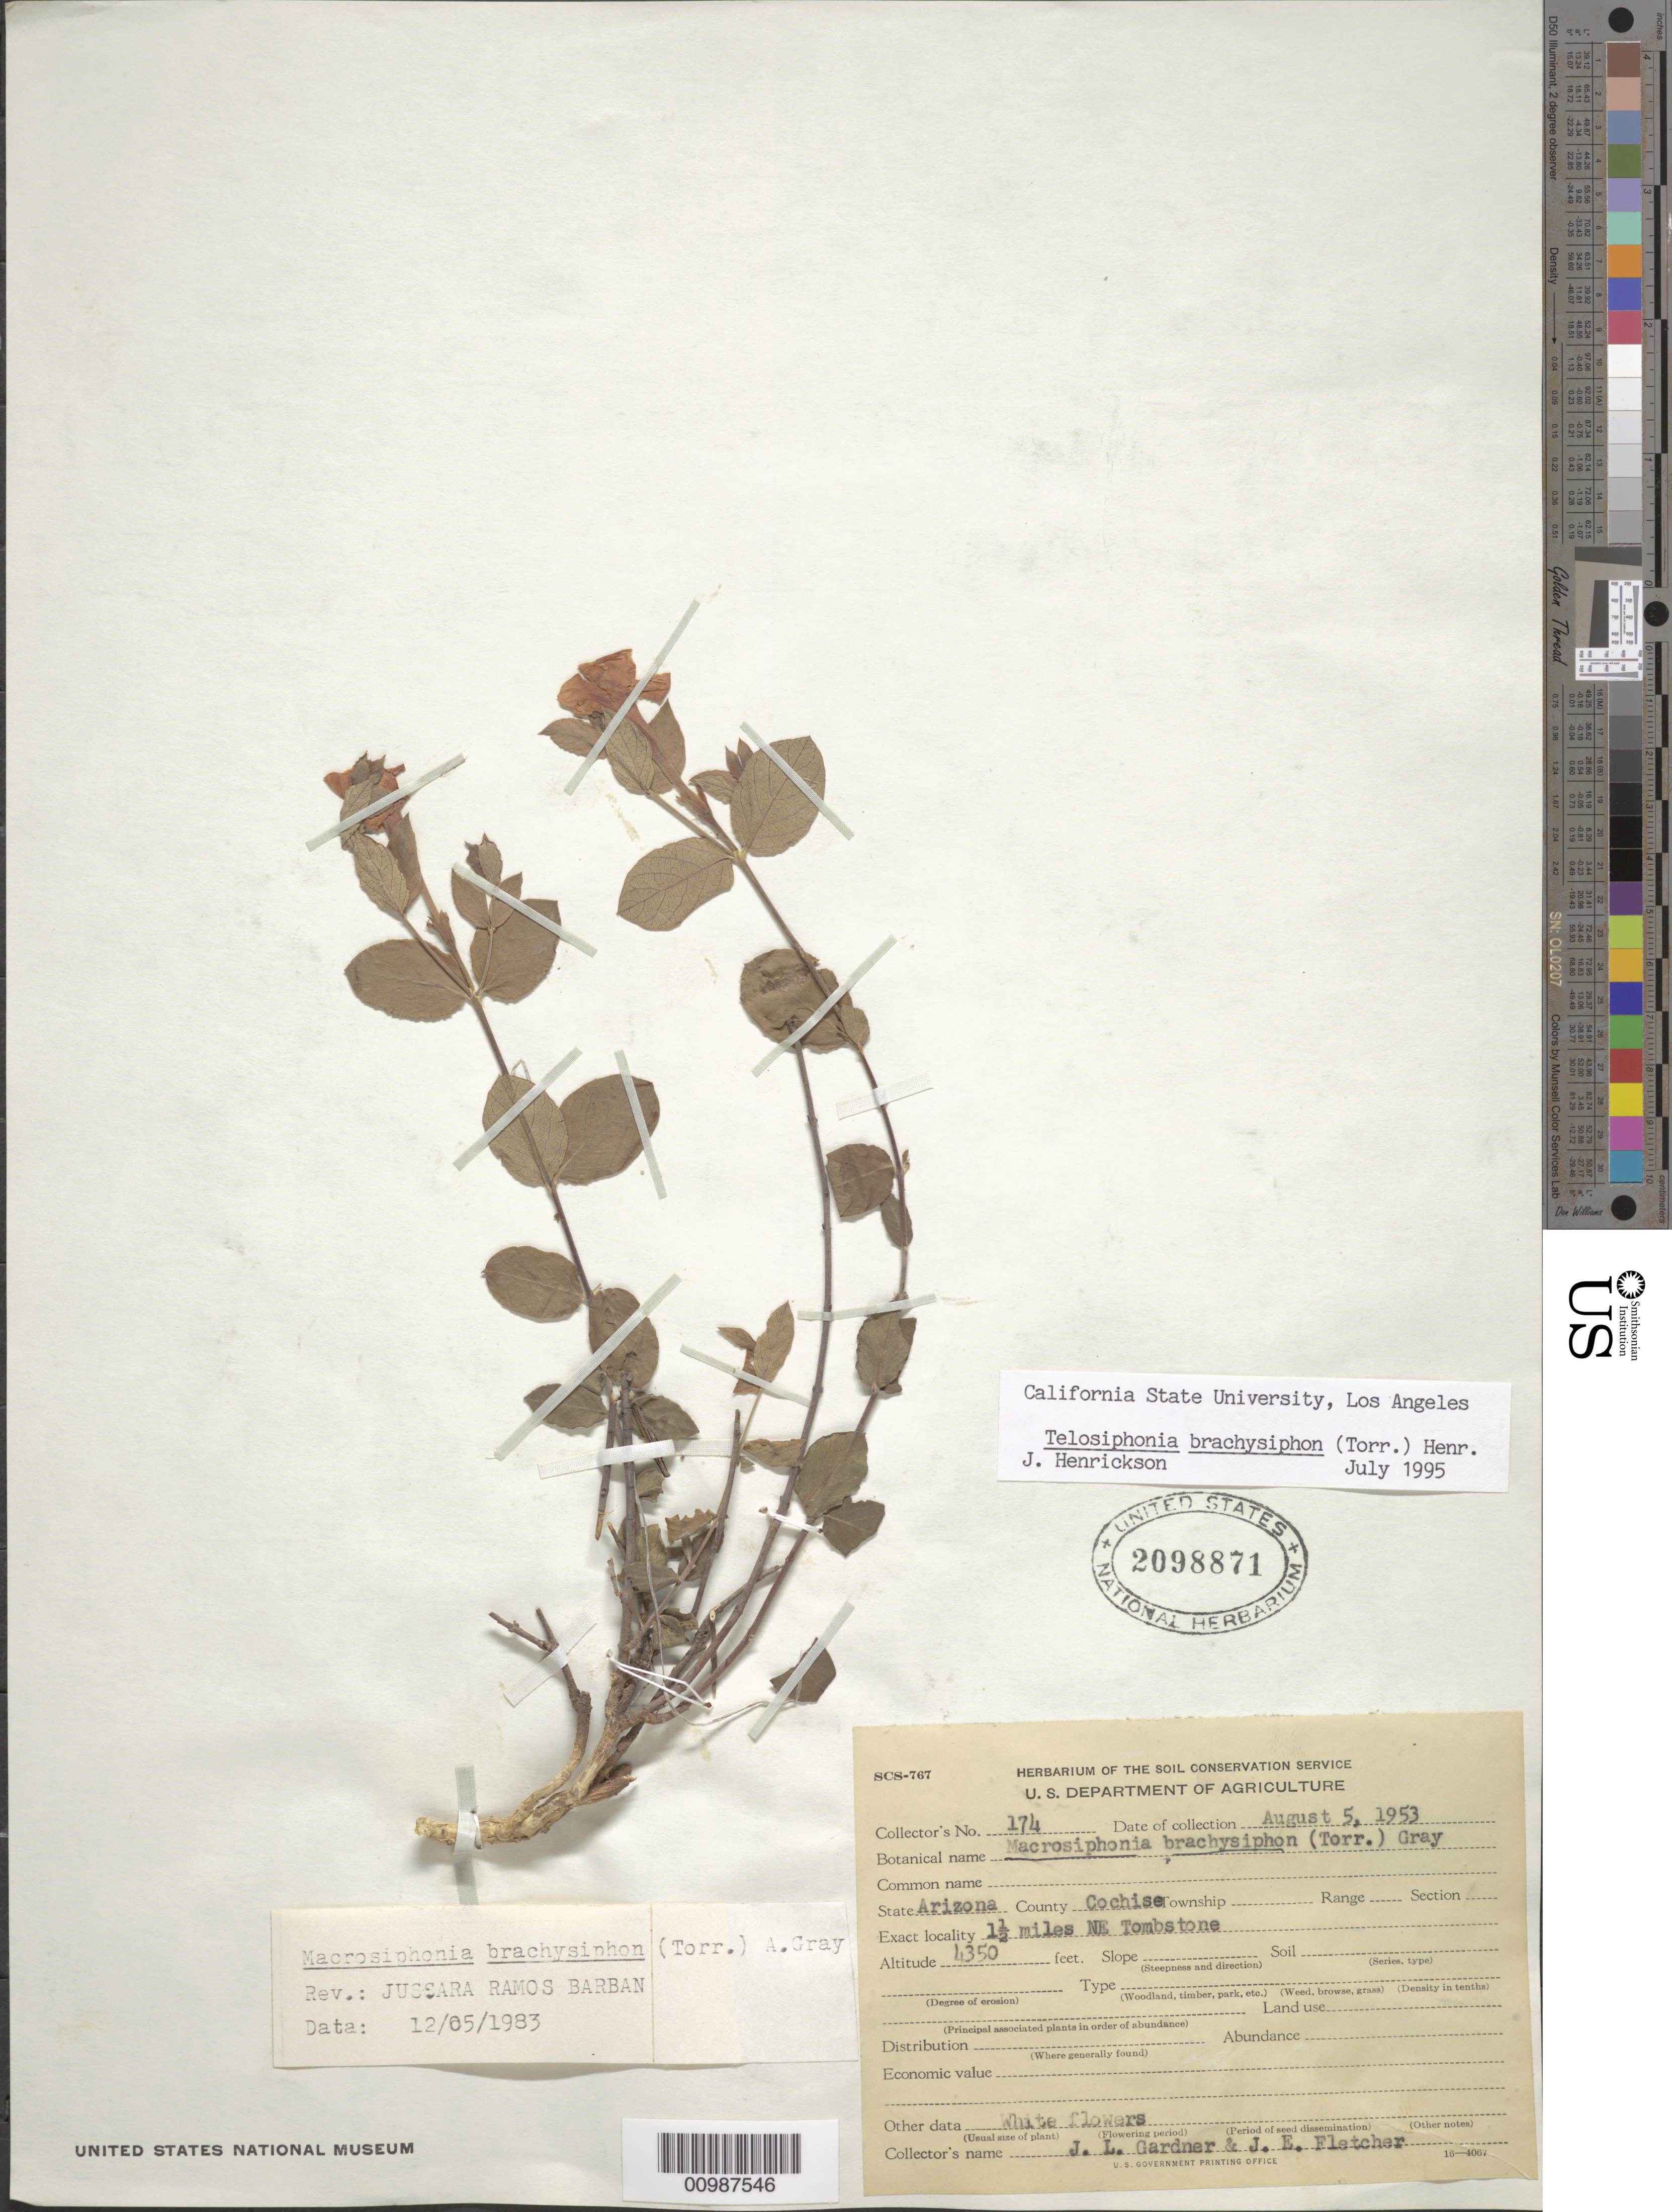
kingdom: Plantae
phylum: Tracheophyta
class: Magnoliopsida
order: Gentianales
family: Apocynaceae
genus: Macrosiphonia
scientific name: Macrosiphonia brachysiphon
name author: (Torr.) A. Gray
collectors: J. L. Gardner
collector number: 174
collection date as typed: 05 Aug 1953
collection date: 1953-08-05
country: United States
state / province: Arizona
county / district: Cochise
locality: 1 1/2 miles NE Tombstone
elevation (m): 1350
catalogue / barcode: US 2098871